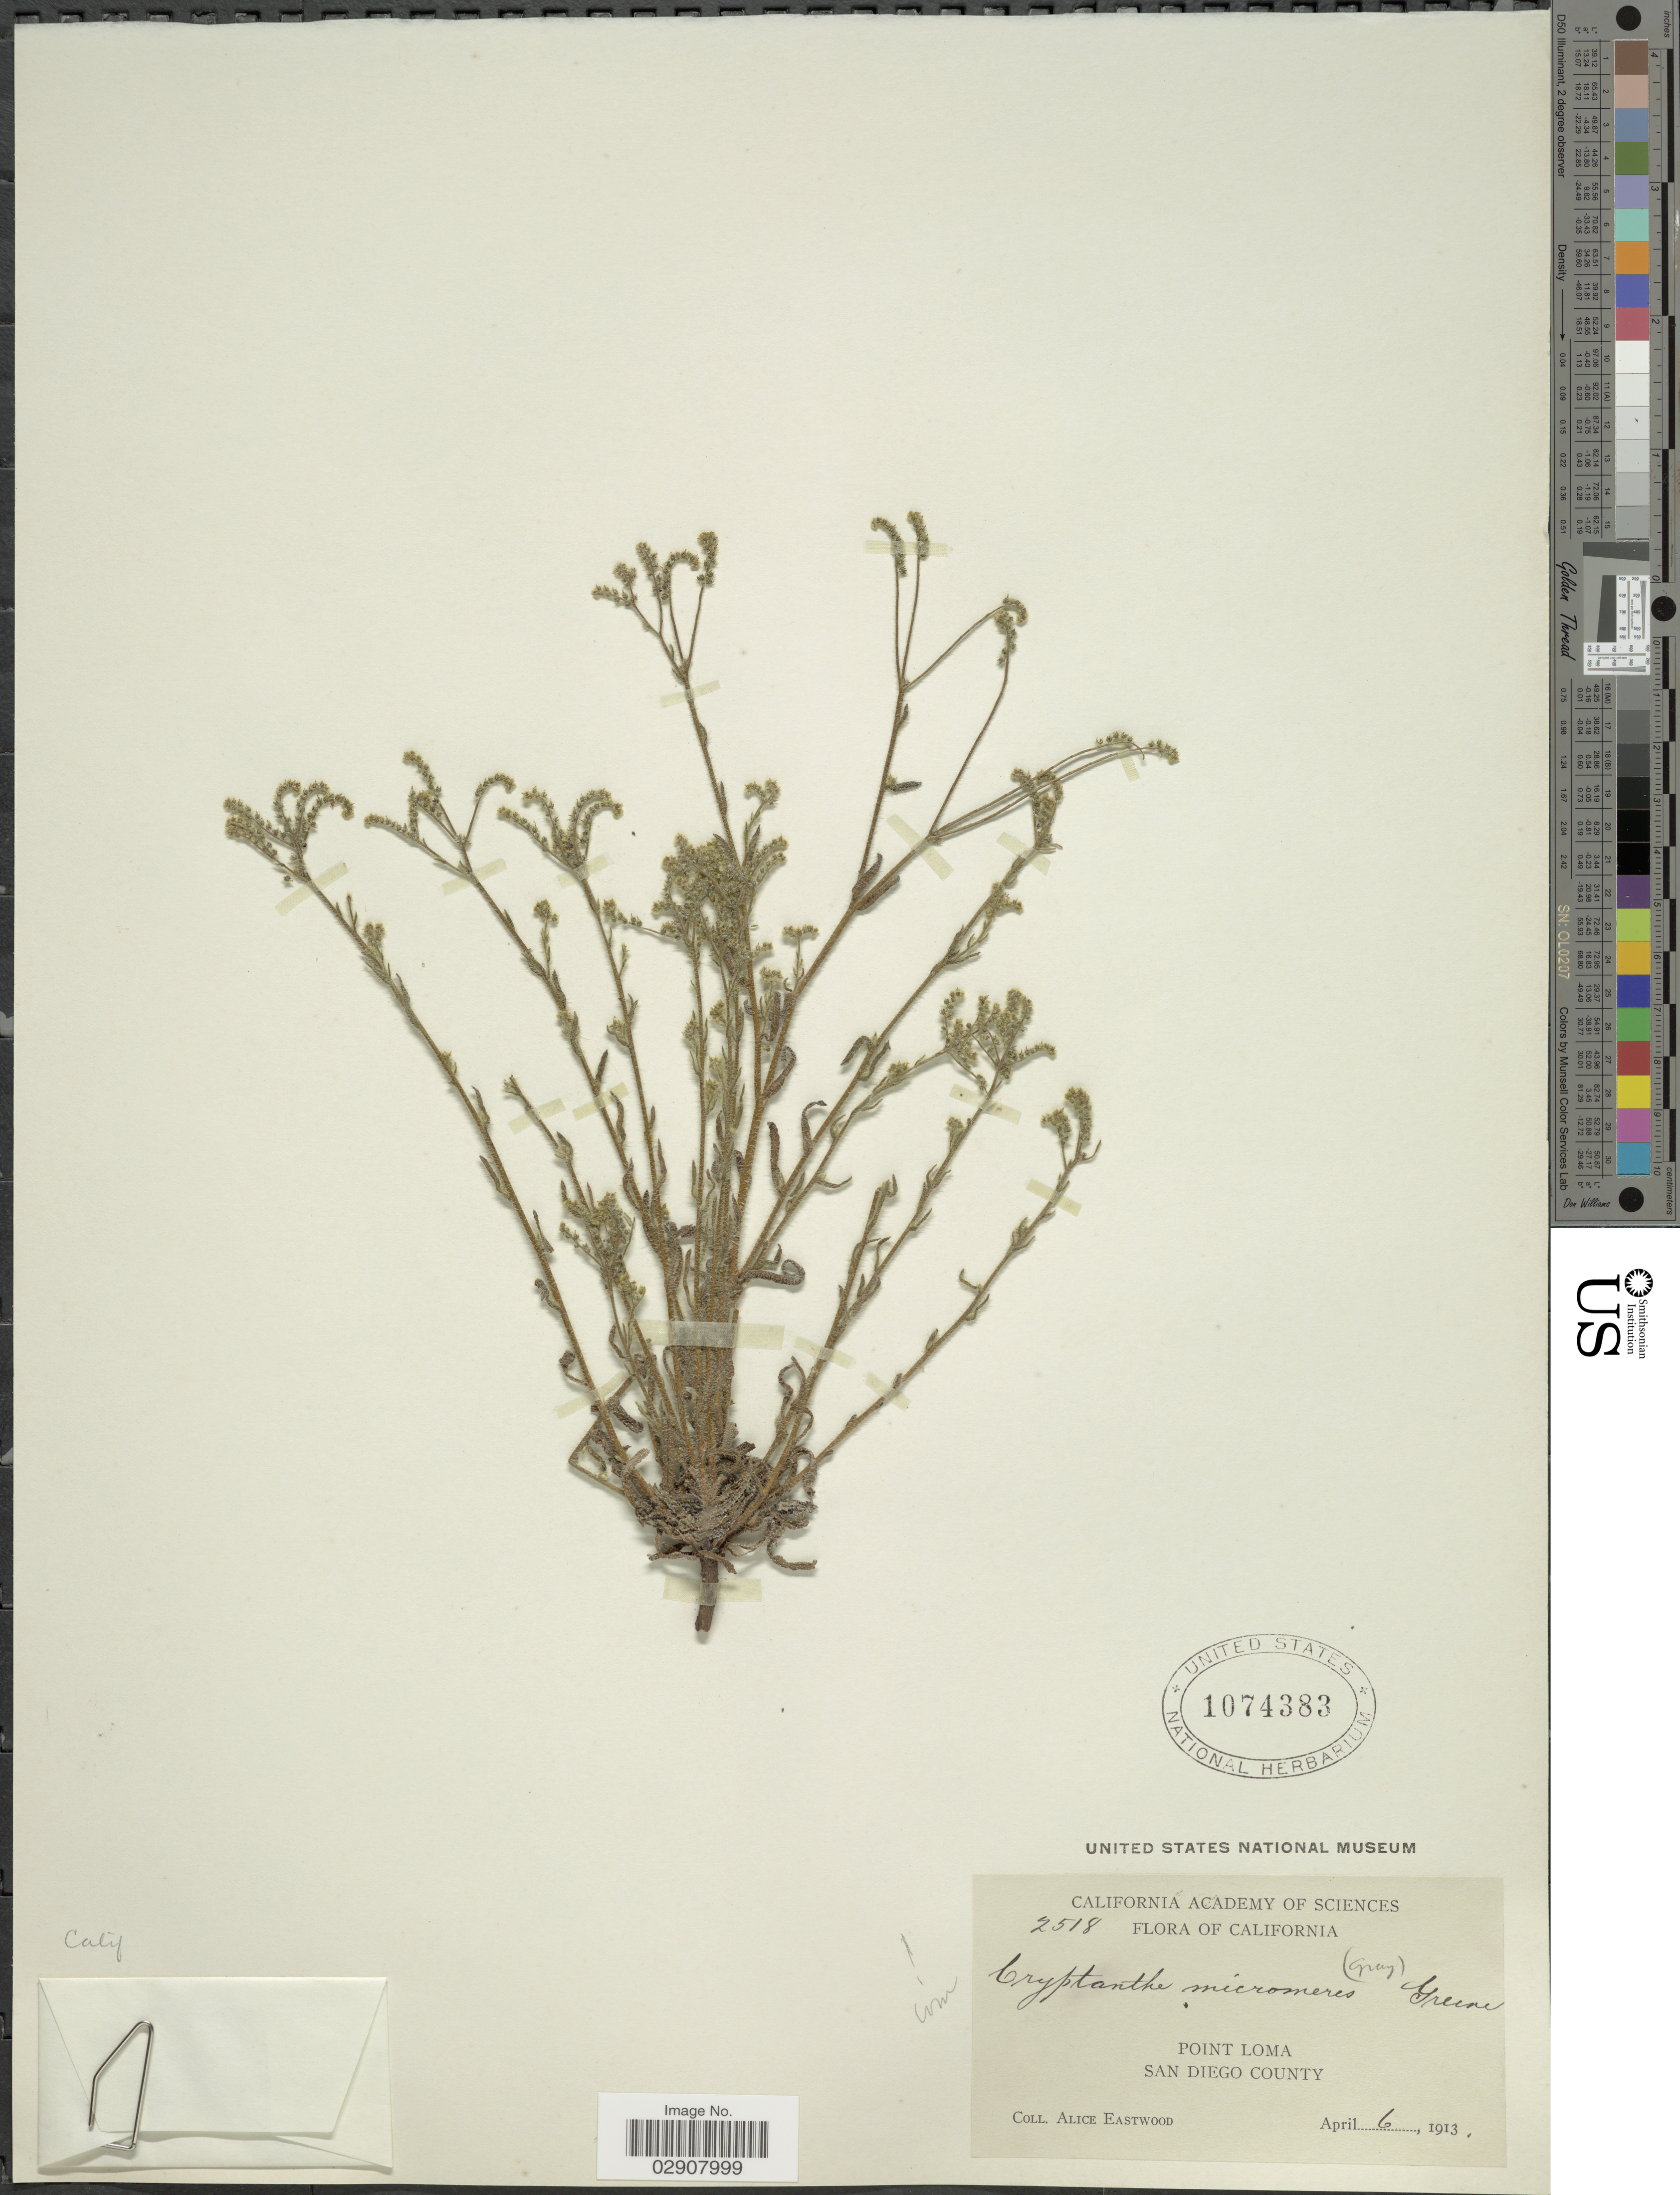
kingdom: Plantae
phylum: Tracheophyta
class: Magnoliopsida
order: Boraginales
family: Boraginaceae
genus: Cryptantha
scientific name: Cryptantha micromeres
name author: (A. Gray) S.W. Greene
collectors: A. Eastwood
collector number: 2518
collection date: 1913-04-06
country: United States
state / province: California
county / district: San Diego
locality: Point Loma, San Diego County.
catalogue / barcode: US 1074383